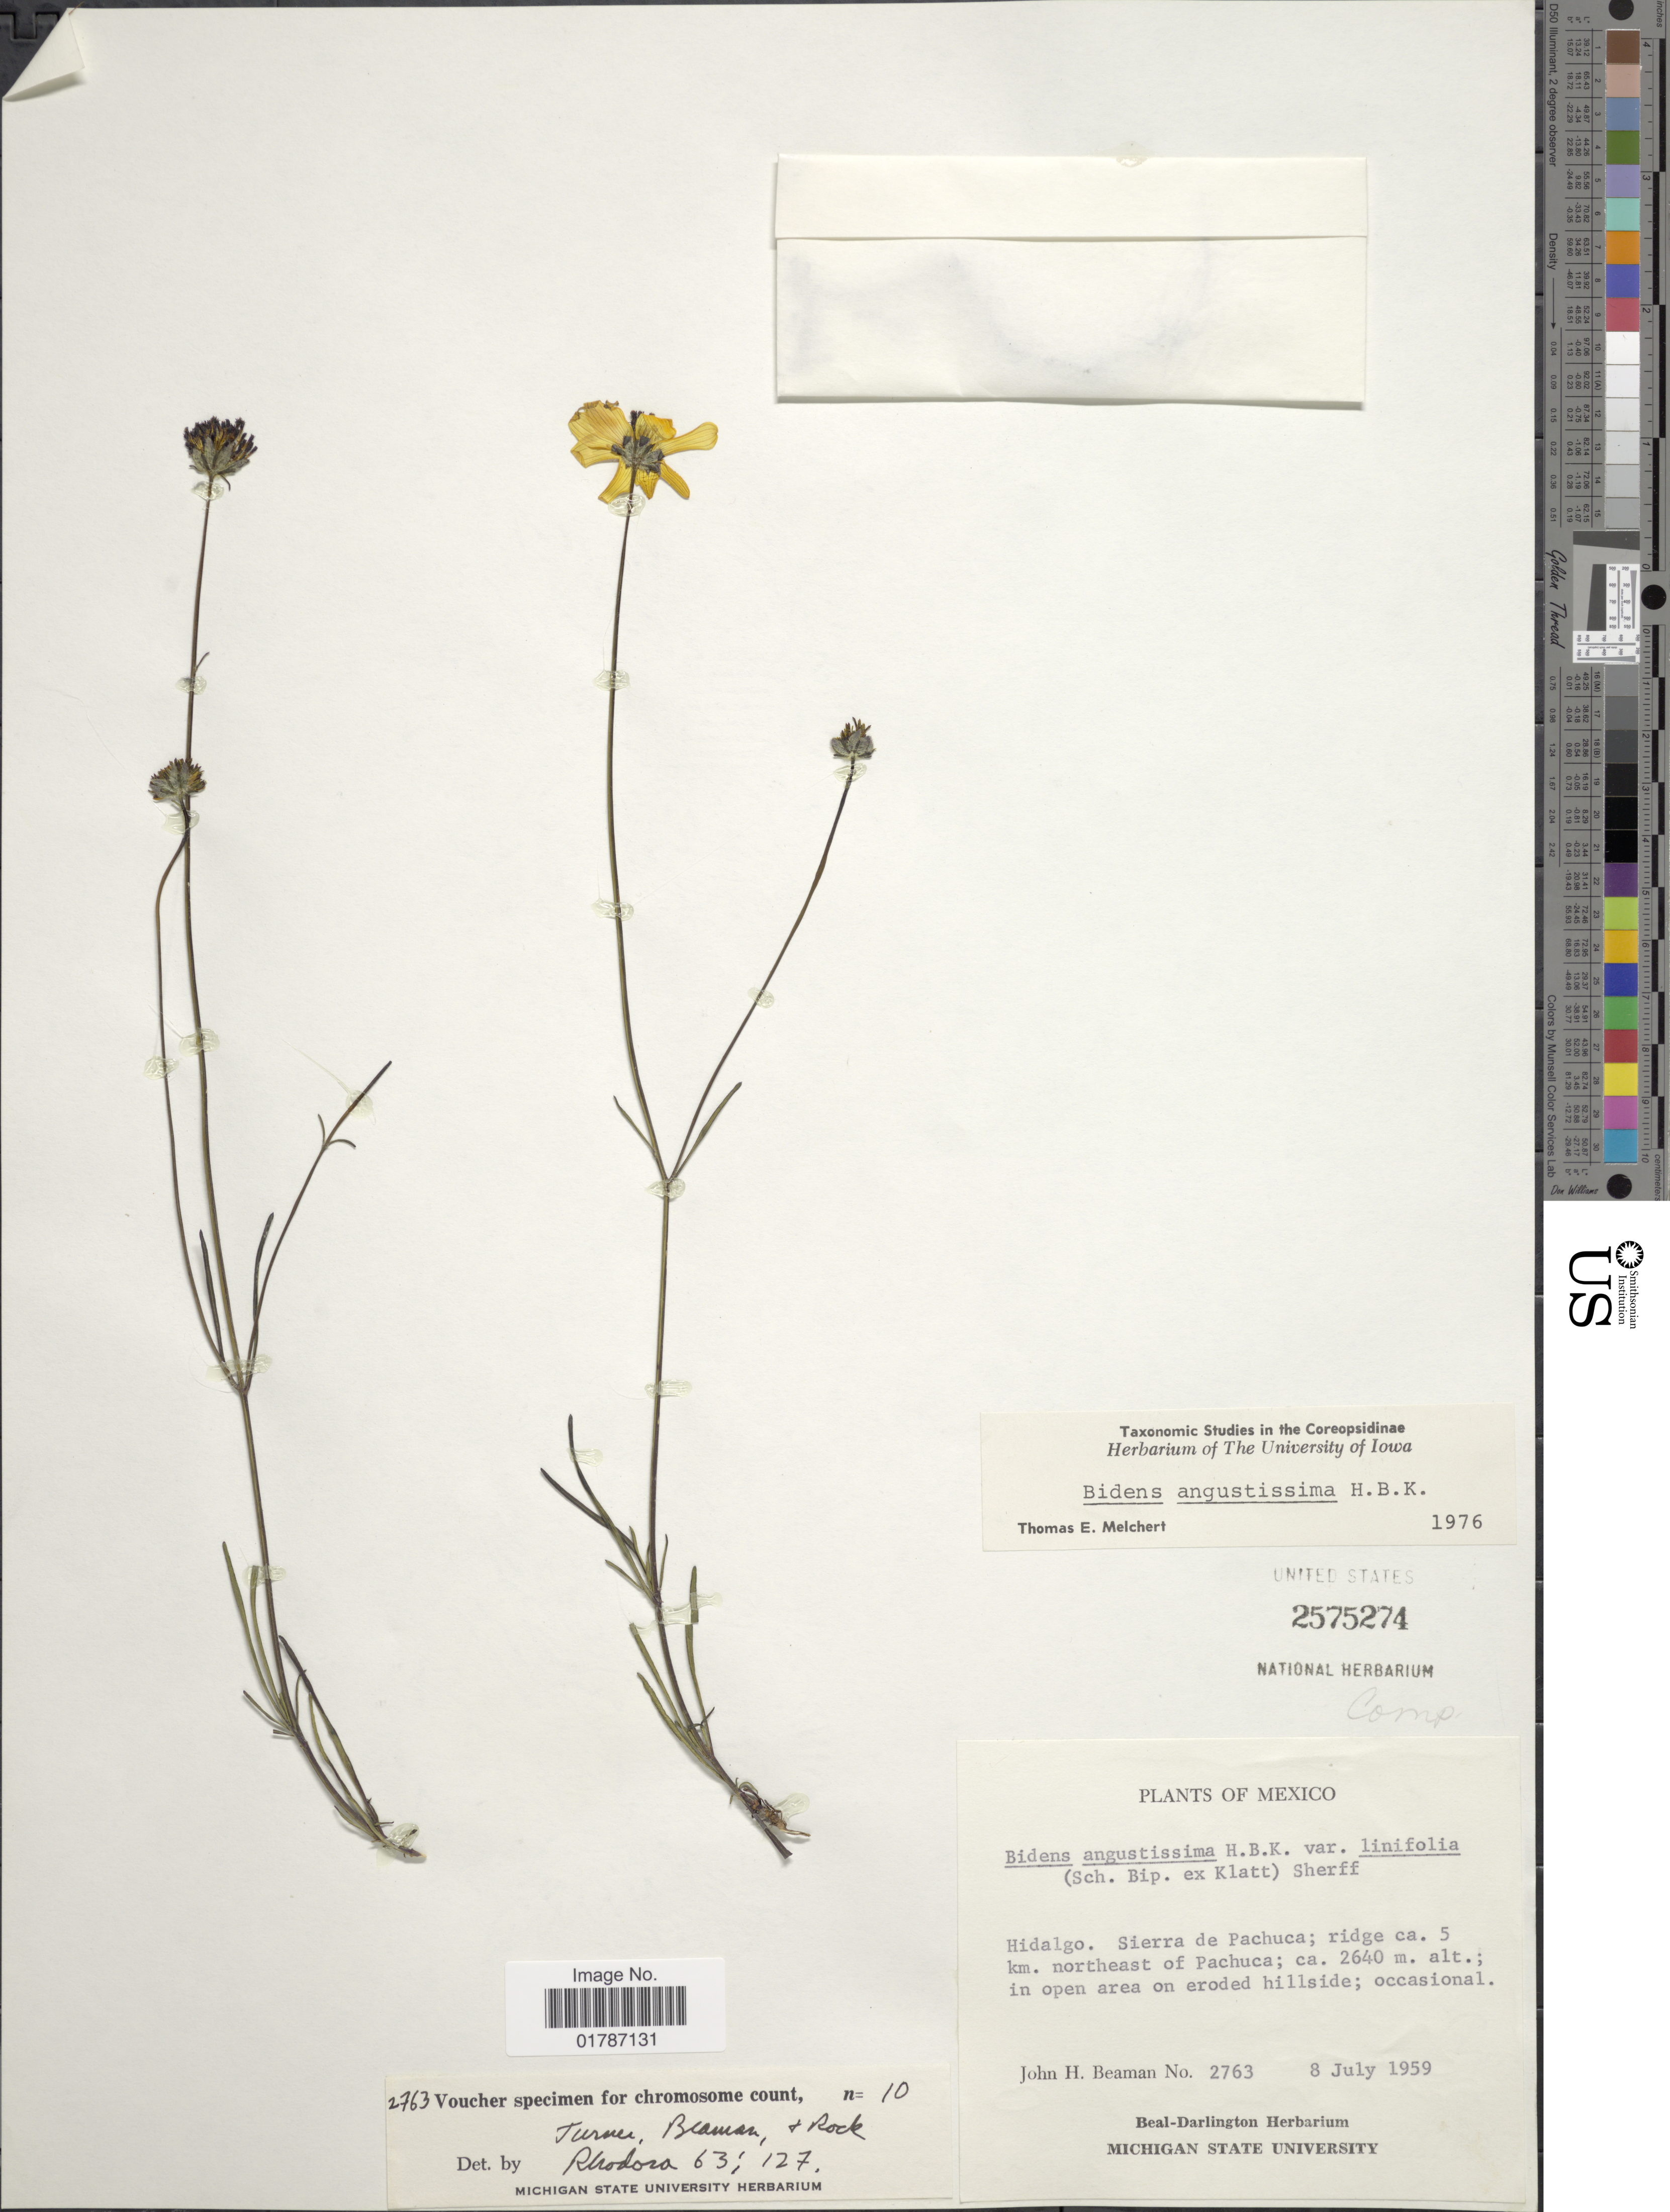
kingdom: Plantae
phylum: Tracheophyta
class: Magnoliopsida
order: Asterales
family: Asteraceae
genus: Bidens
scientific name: Bidens angustissima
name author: Kunth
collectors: J. H. Beaman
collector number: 2763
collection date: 1959-07-08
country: Mexico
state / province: Hidalgo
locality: Hidalgo, Sierra de Pachuca, ridge 5 km. northeast of Pachuca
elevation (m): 2640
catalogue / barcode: US 2575274